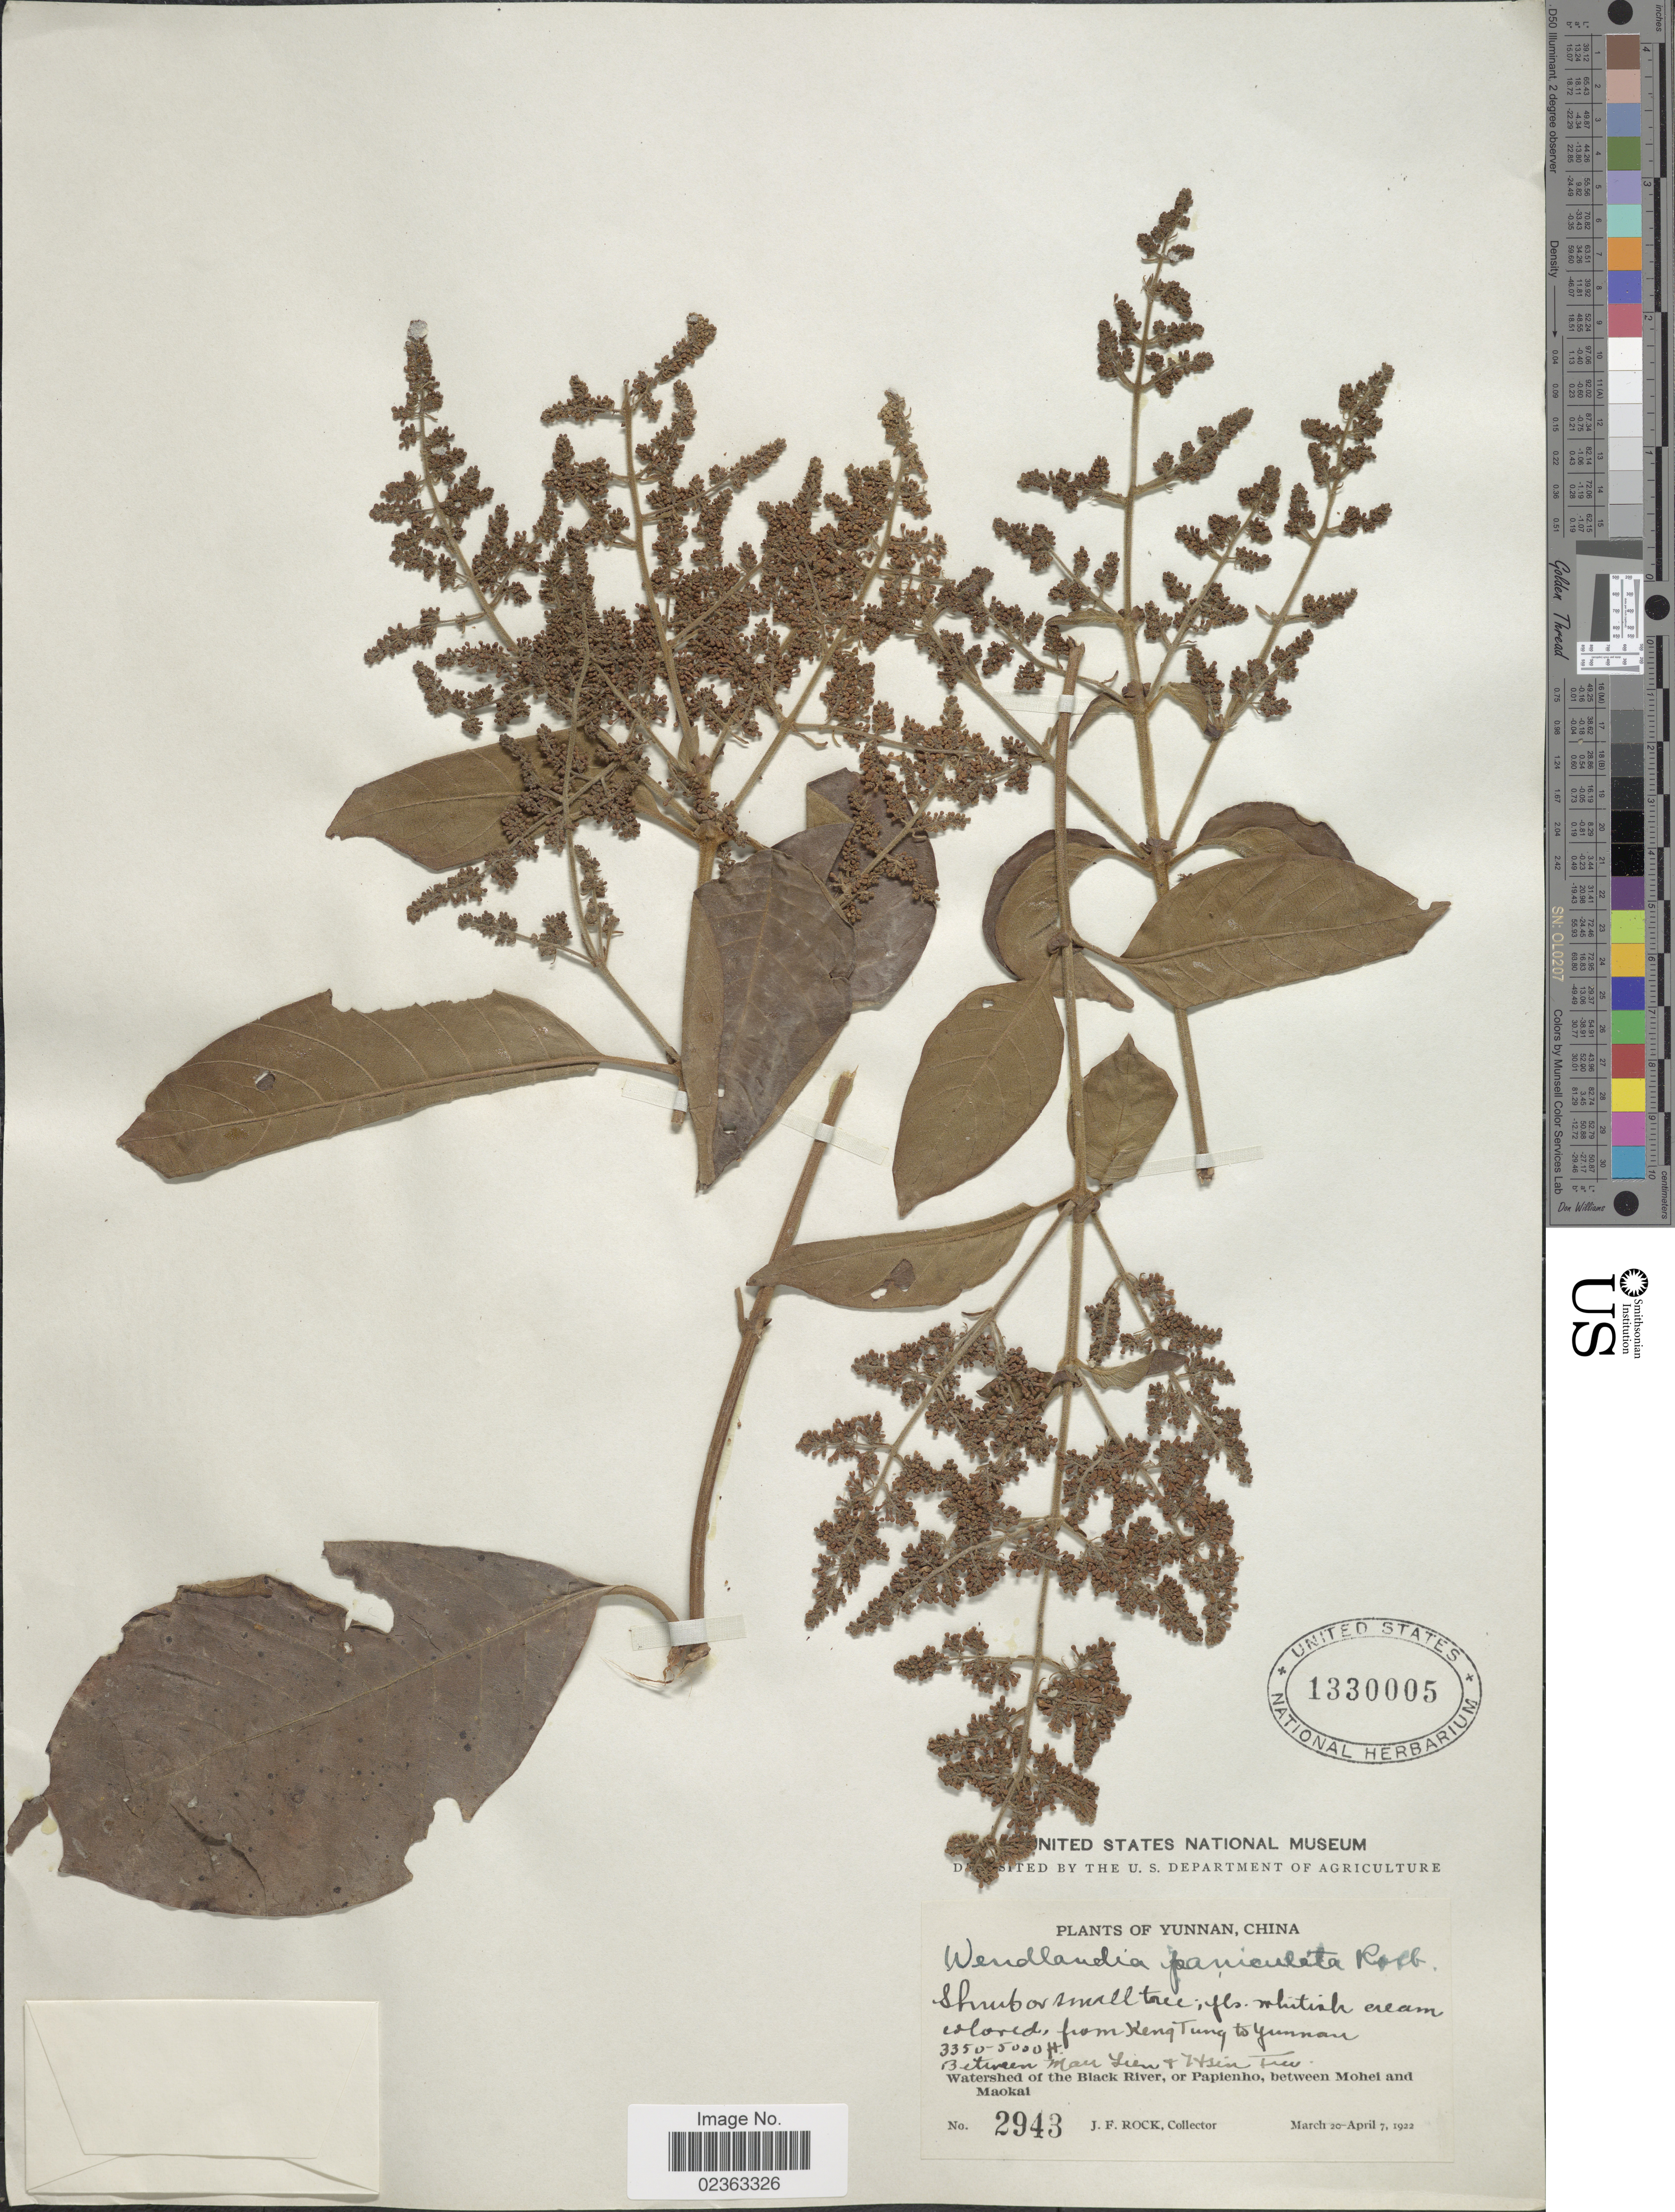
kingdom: Plantae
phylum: Tracheophyta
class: Magnoliopsida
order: Gentianales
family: Rubiaceae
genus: Wendlandia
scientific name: Wendlandia paniculata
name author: (Roxb.) DC.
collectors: J. Rock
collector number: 2943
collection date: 1922-03-20/1922-04-07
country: China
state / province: Yunnan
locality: From Keng tung to Yunnan, between Mau Lien + Hsin Fu, Watershed of the Black River, or Papienho, between Mohel and Maokai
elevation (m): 1021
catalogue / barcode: US 1330005